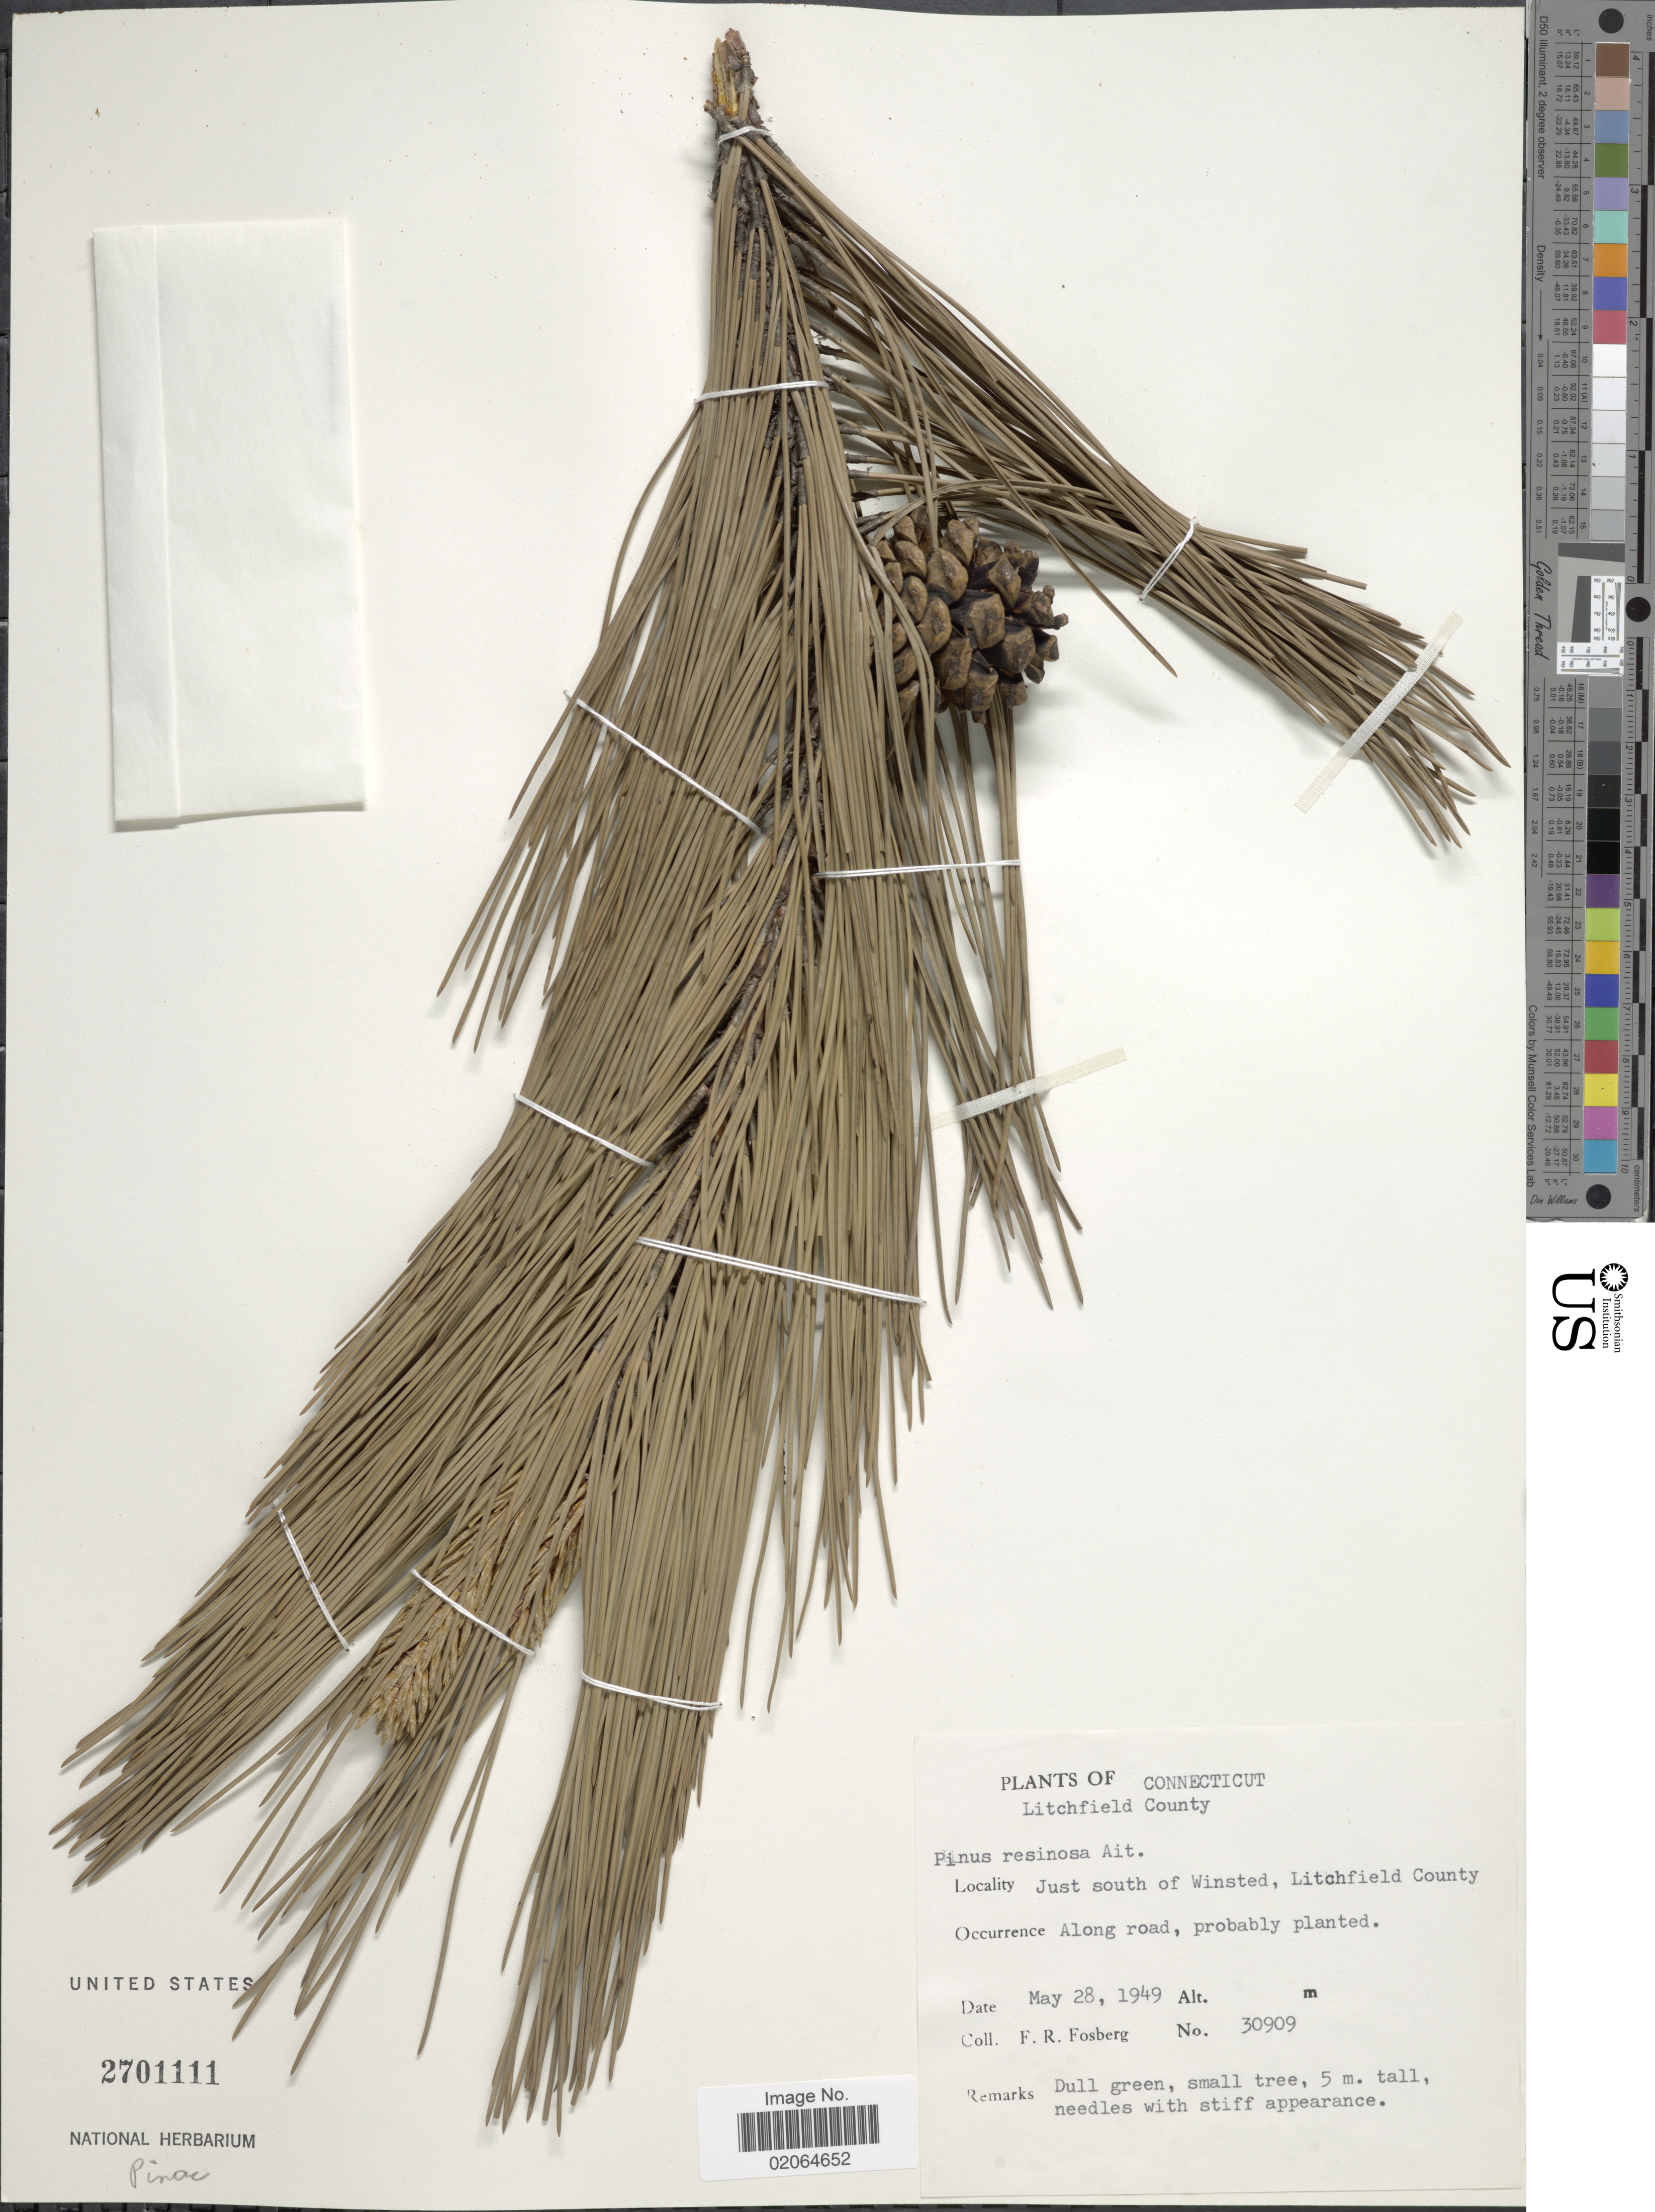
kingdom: Plantae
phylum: Tracheophyta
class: Pinopsida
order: Pinales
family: Pinaceae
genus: Pinus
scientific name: Pinus resinosa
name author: Aiton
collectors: F. R. Fosberg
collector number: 30909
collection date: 1949-05-28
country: United States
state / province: Connecticut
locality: Litchfield County, just south of Winsted, Litchfield County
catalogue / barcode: US 2701111